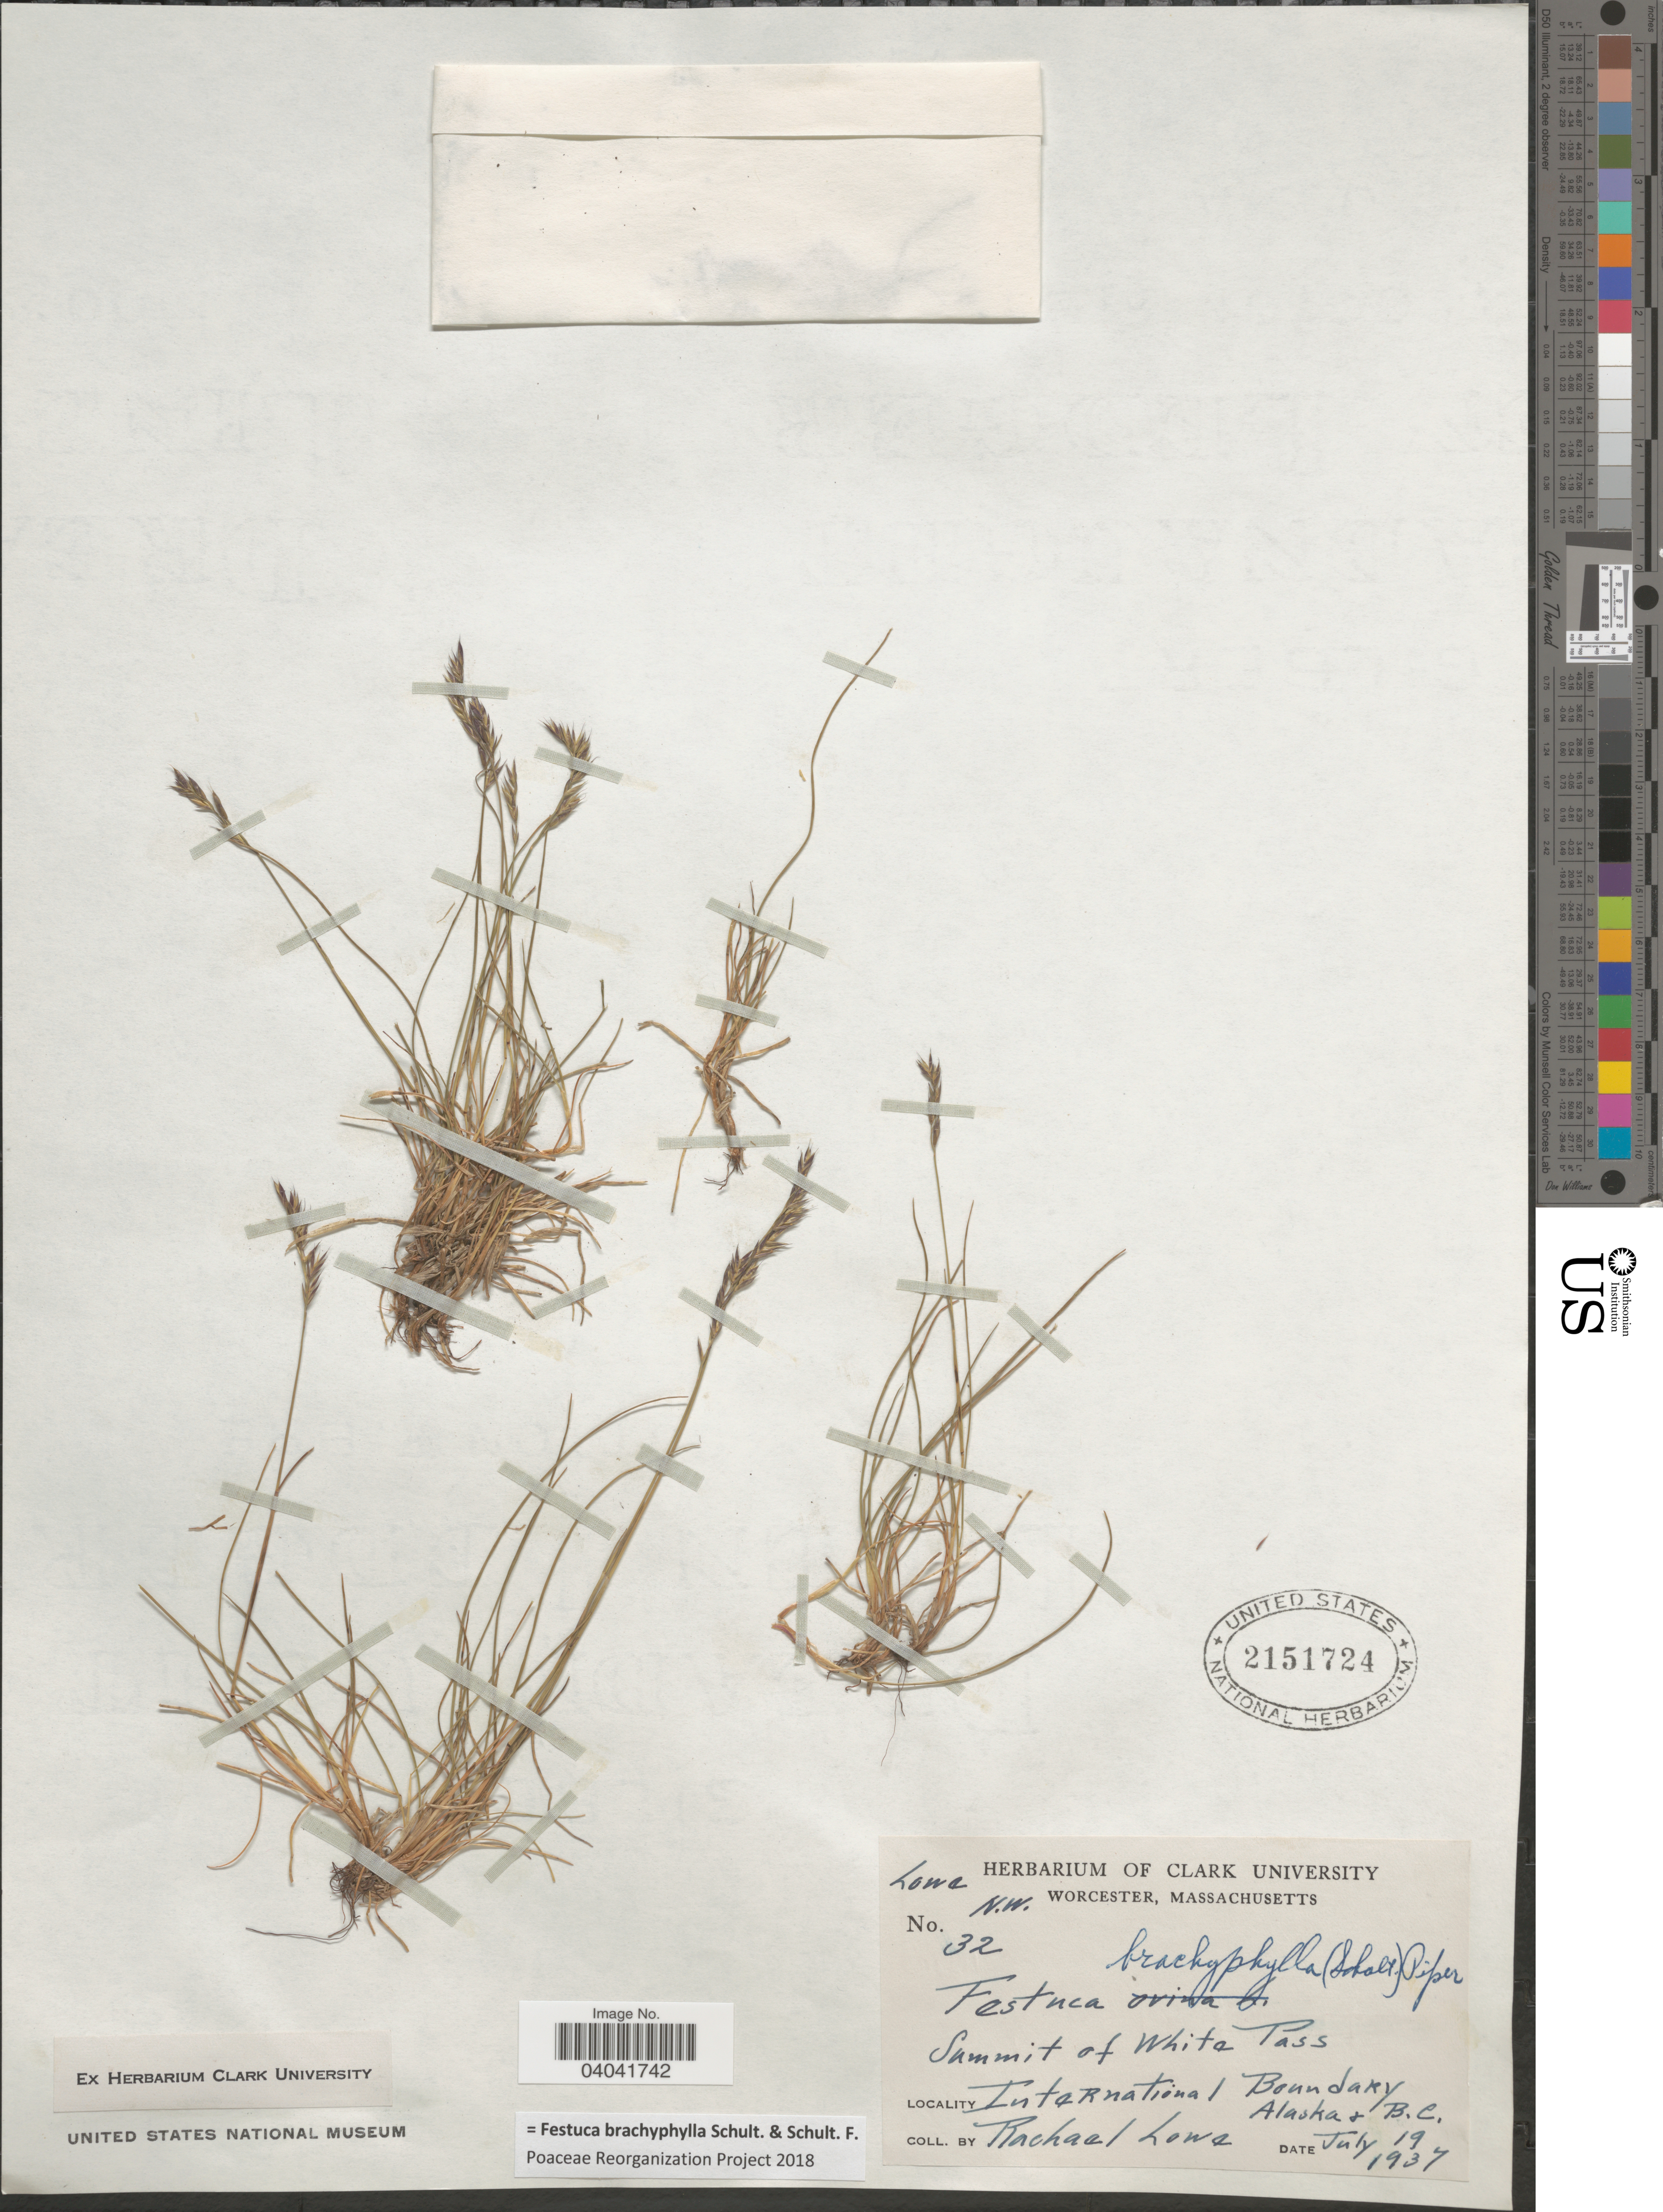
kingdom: Plantae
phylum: Tracheophyta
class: Liliopsida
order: Poales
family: Poaceae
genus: Festuca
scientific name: Festuca brachyphylla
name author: Schult. & Schult. f.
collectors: R. Lowe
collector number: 32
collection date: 1937-07-19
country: Canada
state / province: British Columbia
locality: Summit of White Pass. International Boundary.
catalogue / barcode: US 2151724